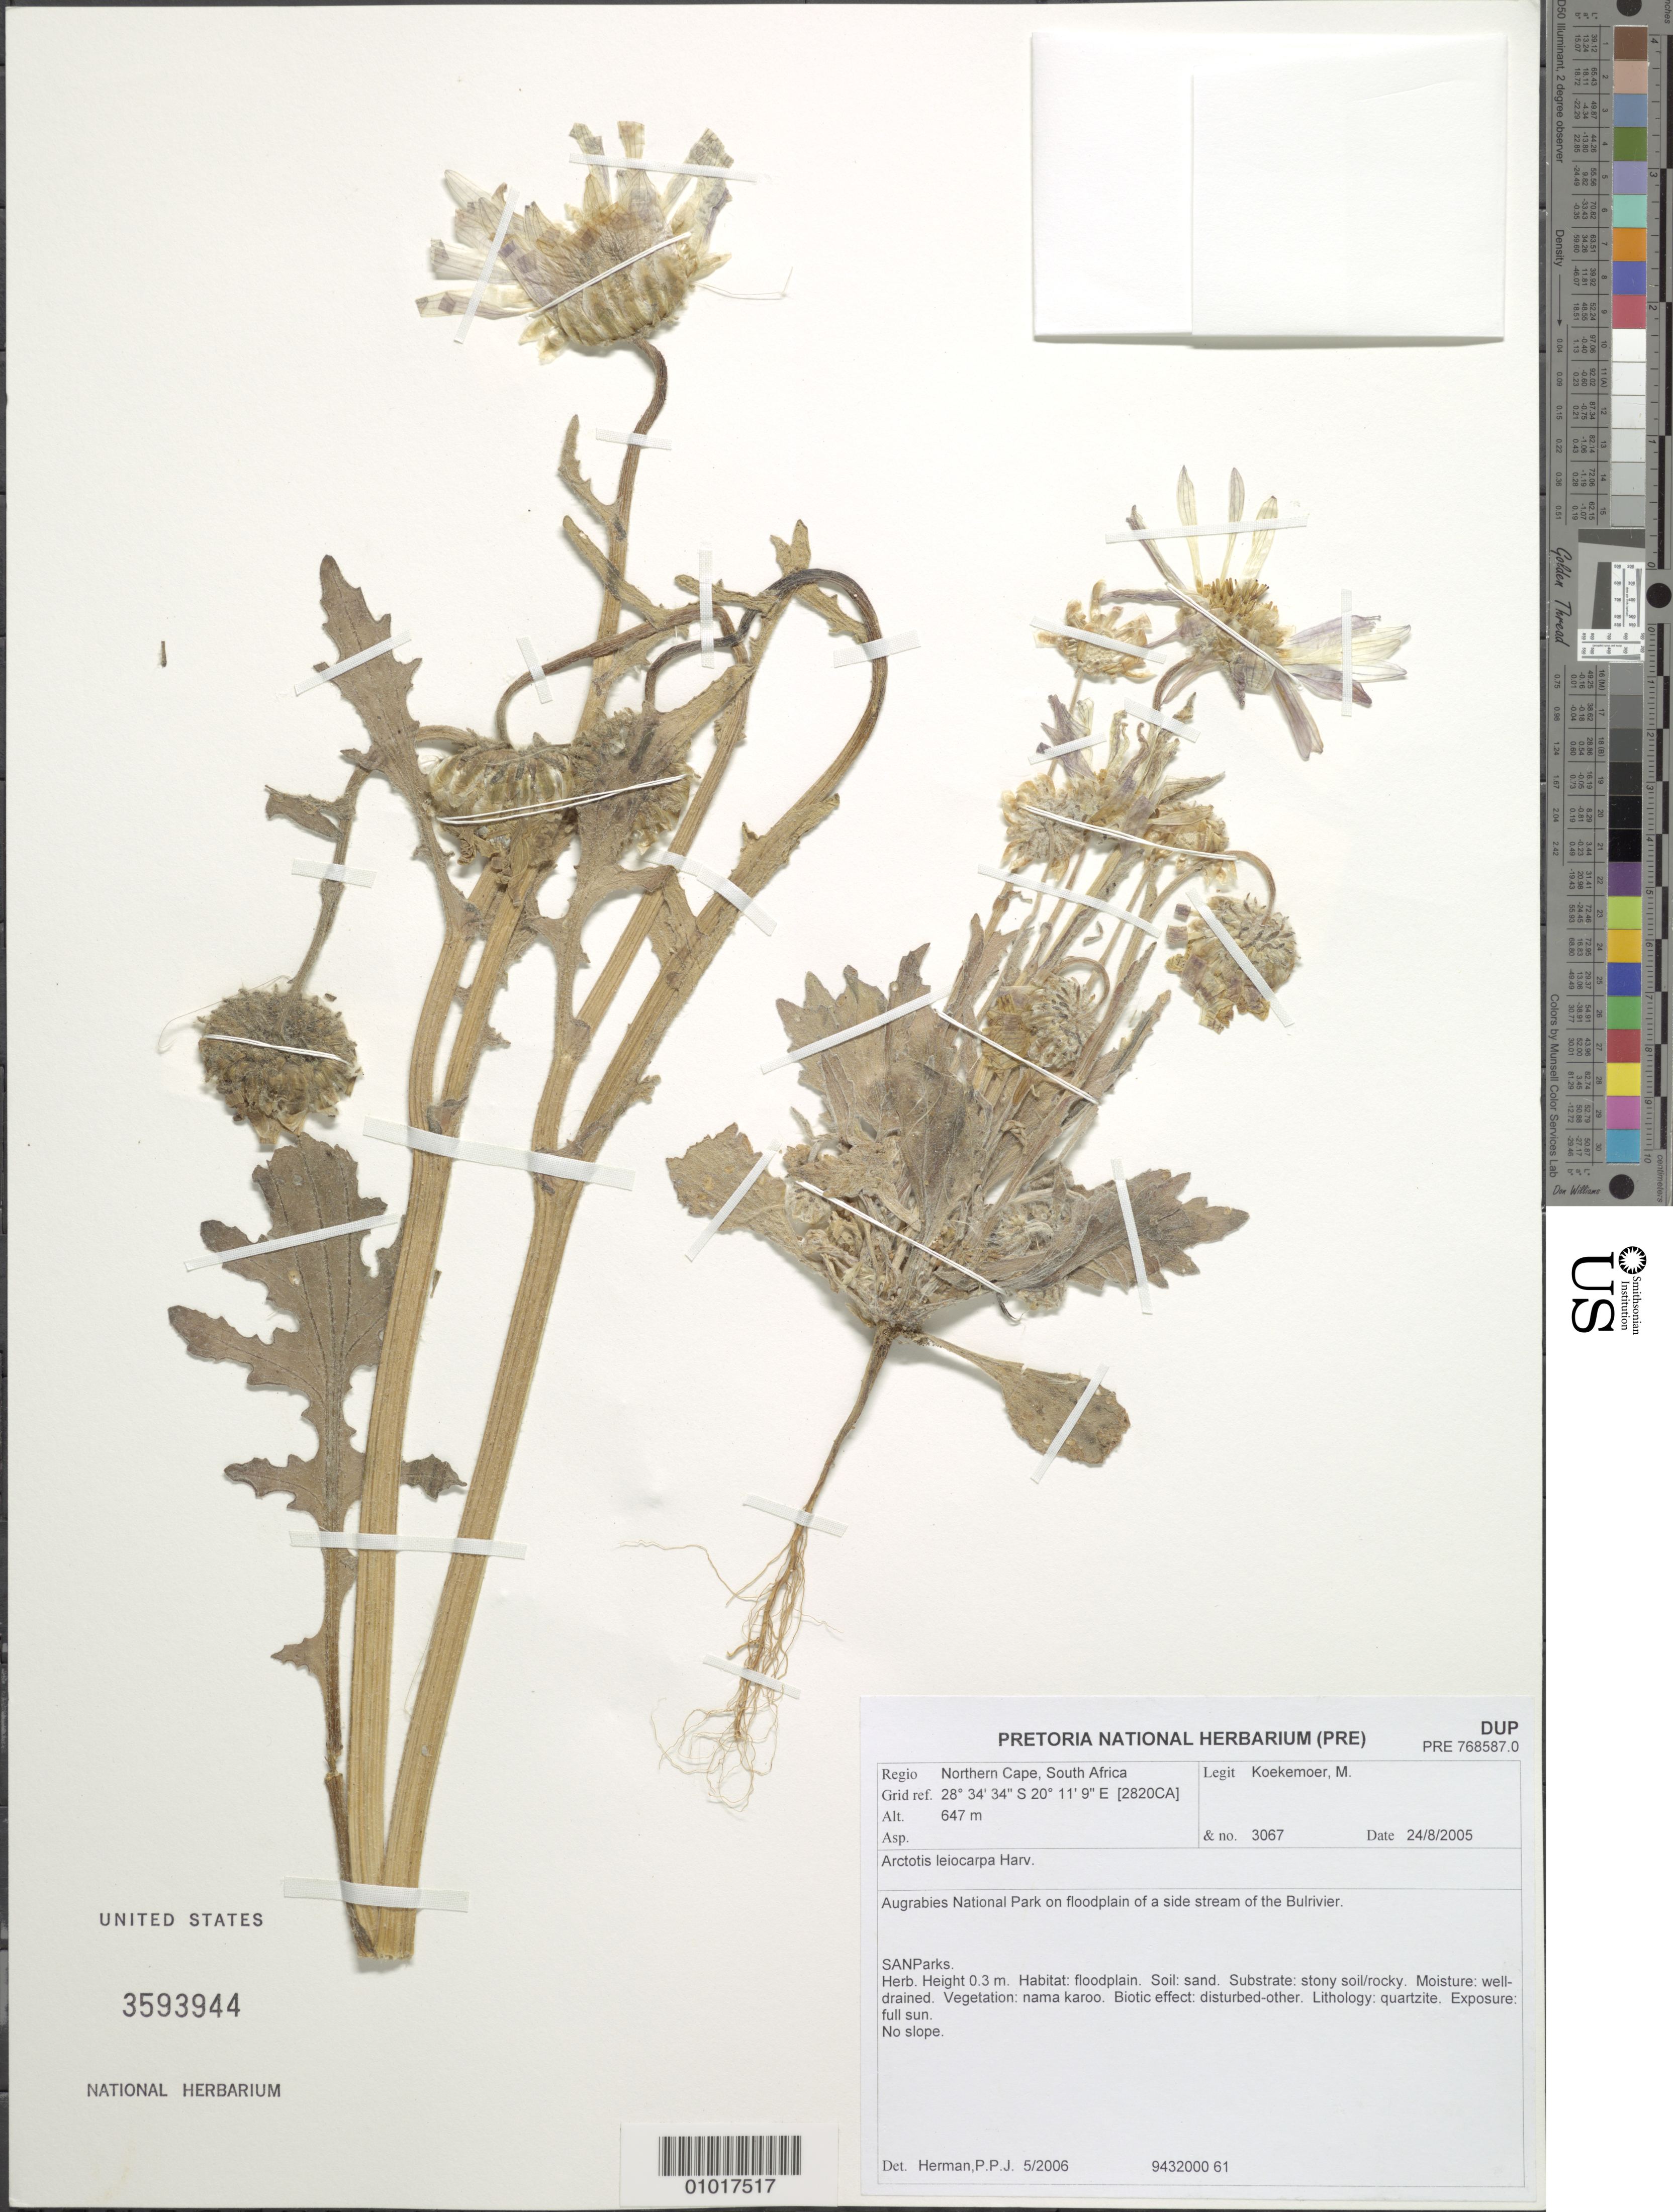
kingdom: Plantae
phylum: Tracheophyta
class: Magnoliopsida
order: Asterales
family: Asteraceae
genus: Arctotis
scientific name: Arctotis leiocarpa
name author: Harv.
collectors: M. Koekemoer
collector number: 3067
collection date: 2005-08-24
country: South Africa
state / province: Northern Cape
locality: Northern Cape, South Africa. Augrabies National Park on floddplain of a side stream of the Bulrivier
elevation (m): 647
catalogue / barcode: US 3593944